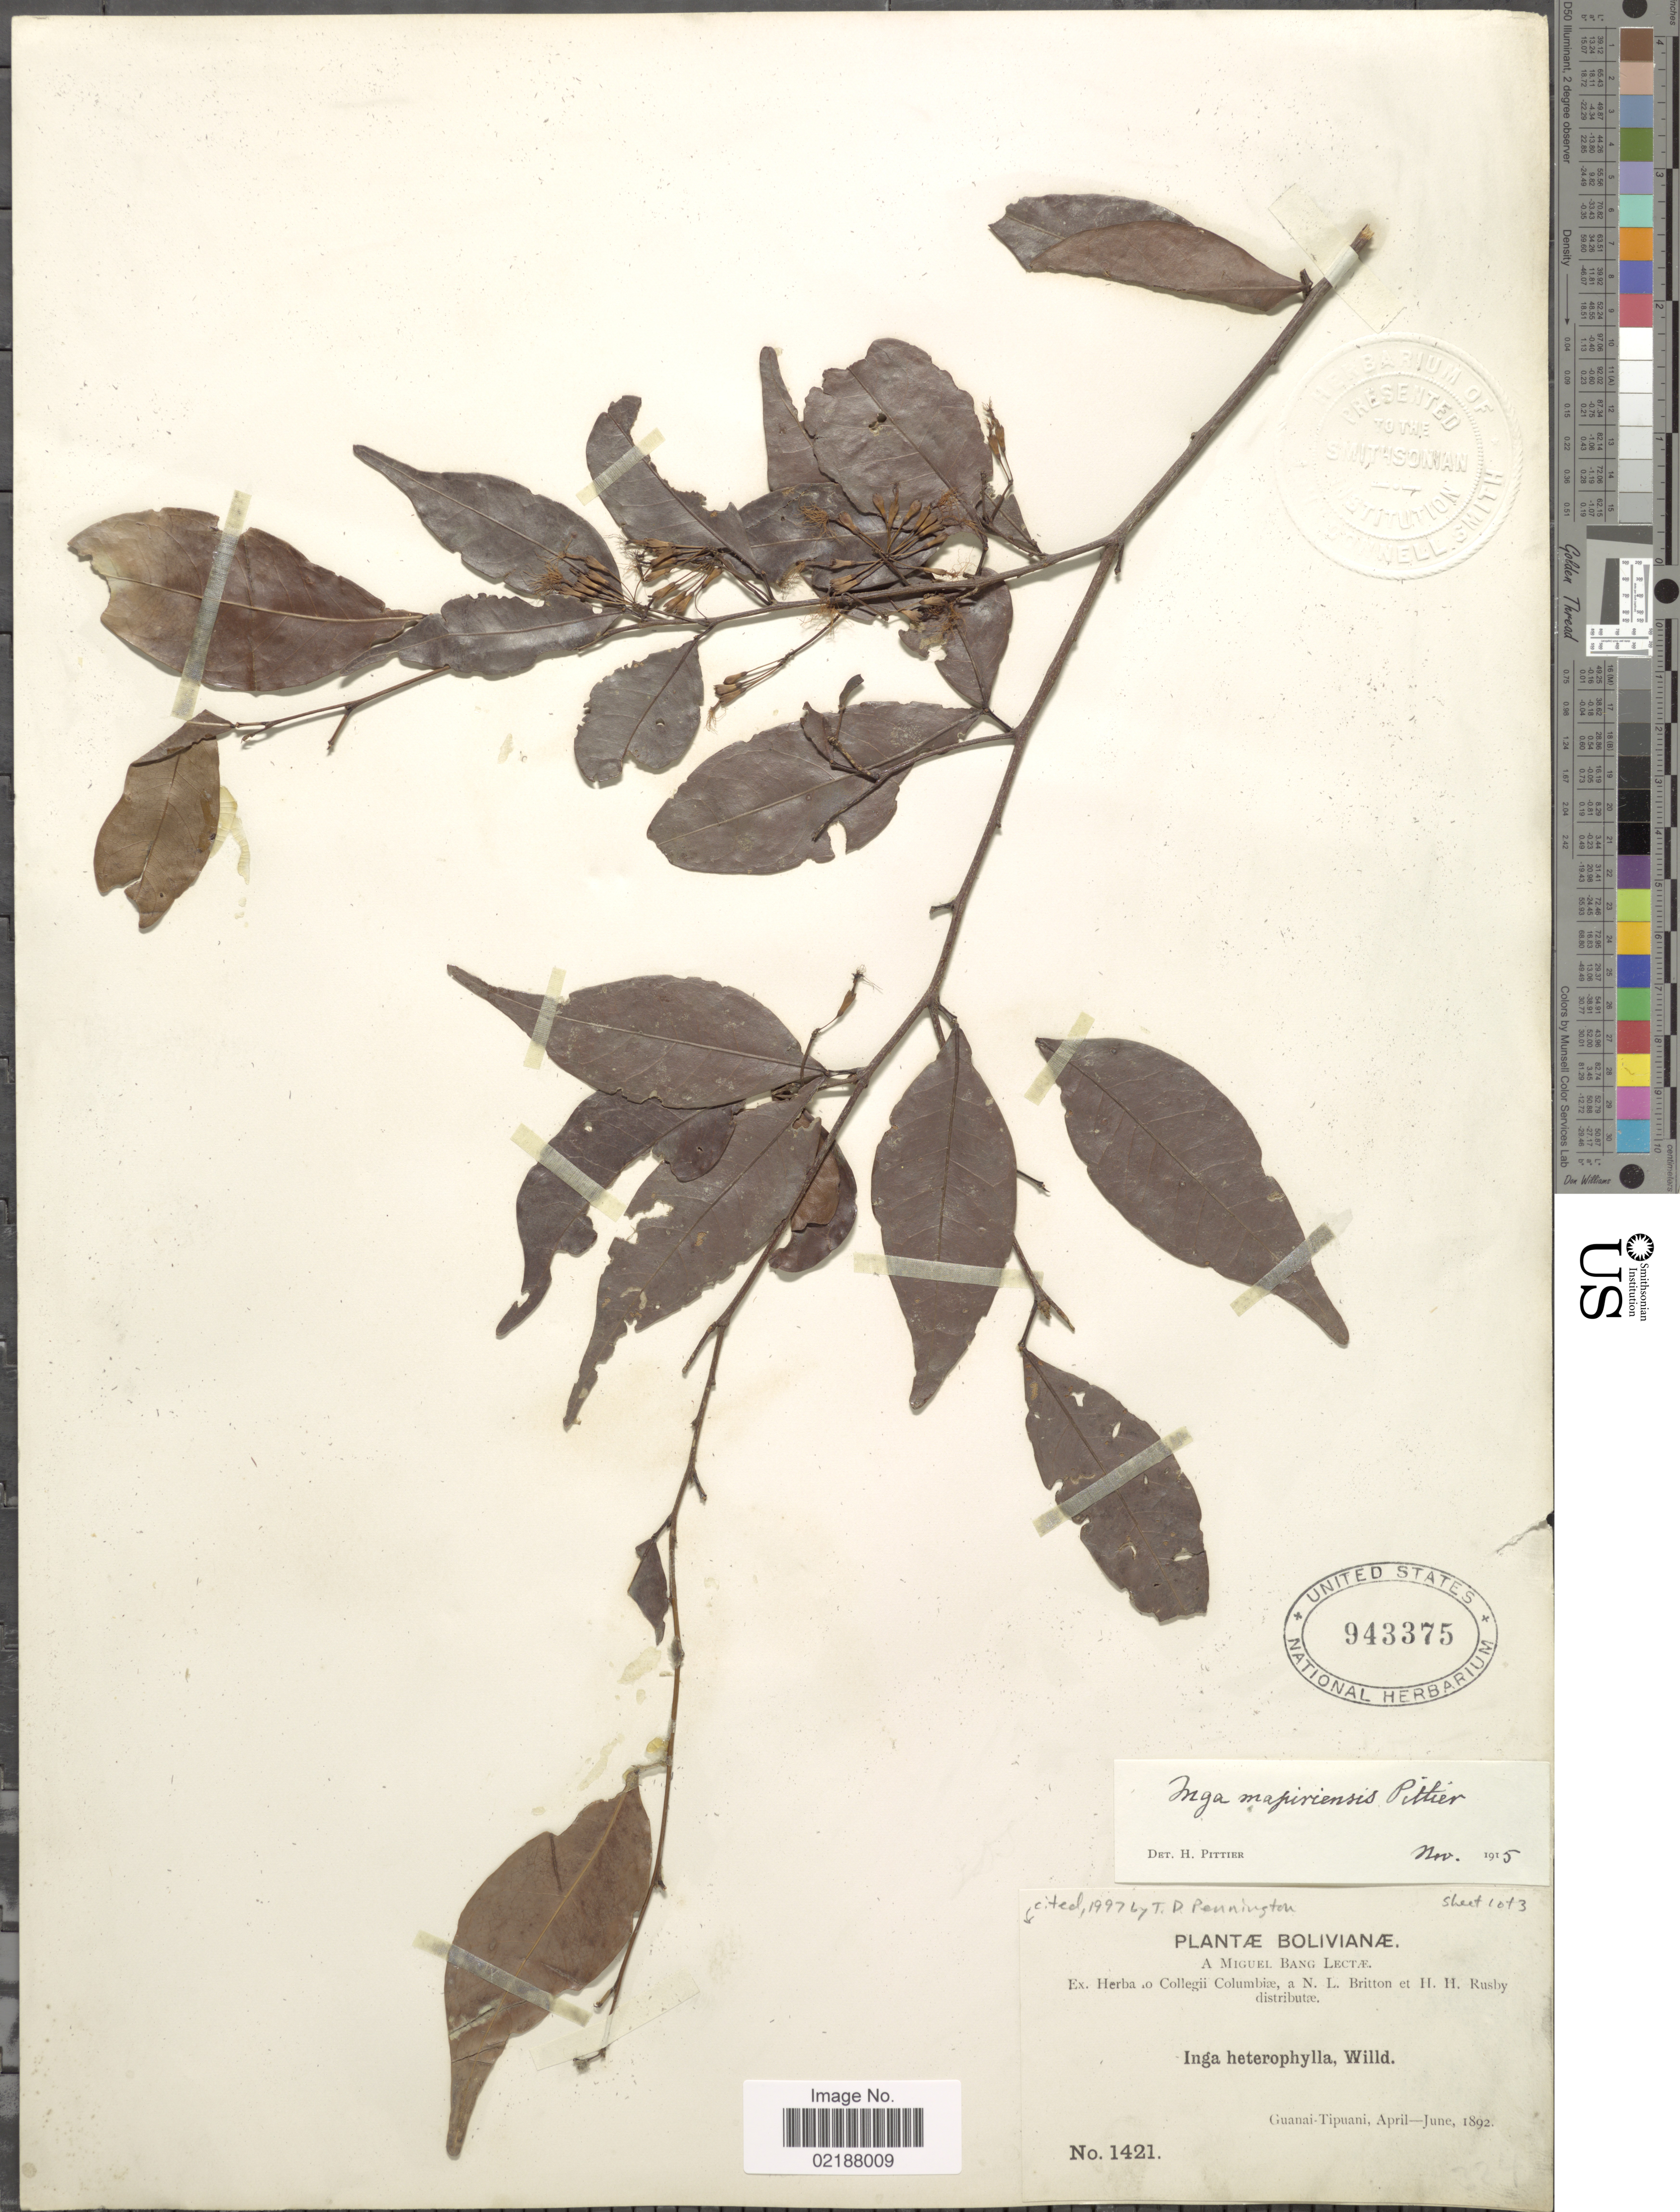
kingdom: Plantae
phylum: Tracheophyta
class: Magnoliopsida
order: Fabales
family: Fabaceae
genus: Inga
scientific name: Inga heterophylla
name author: Willd.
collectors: M. Bang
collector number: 1421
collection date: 1892-04/1892-06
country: Bolivia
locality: Guanai-Tipuani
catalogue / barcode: US 943375